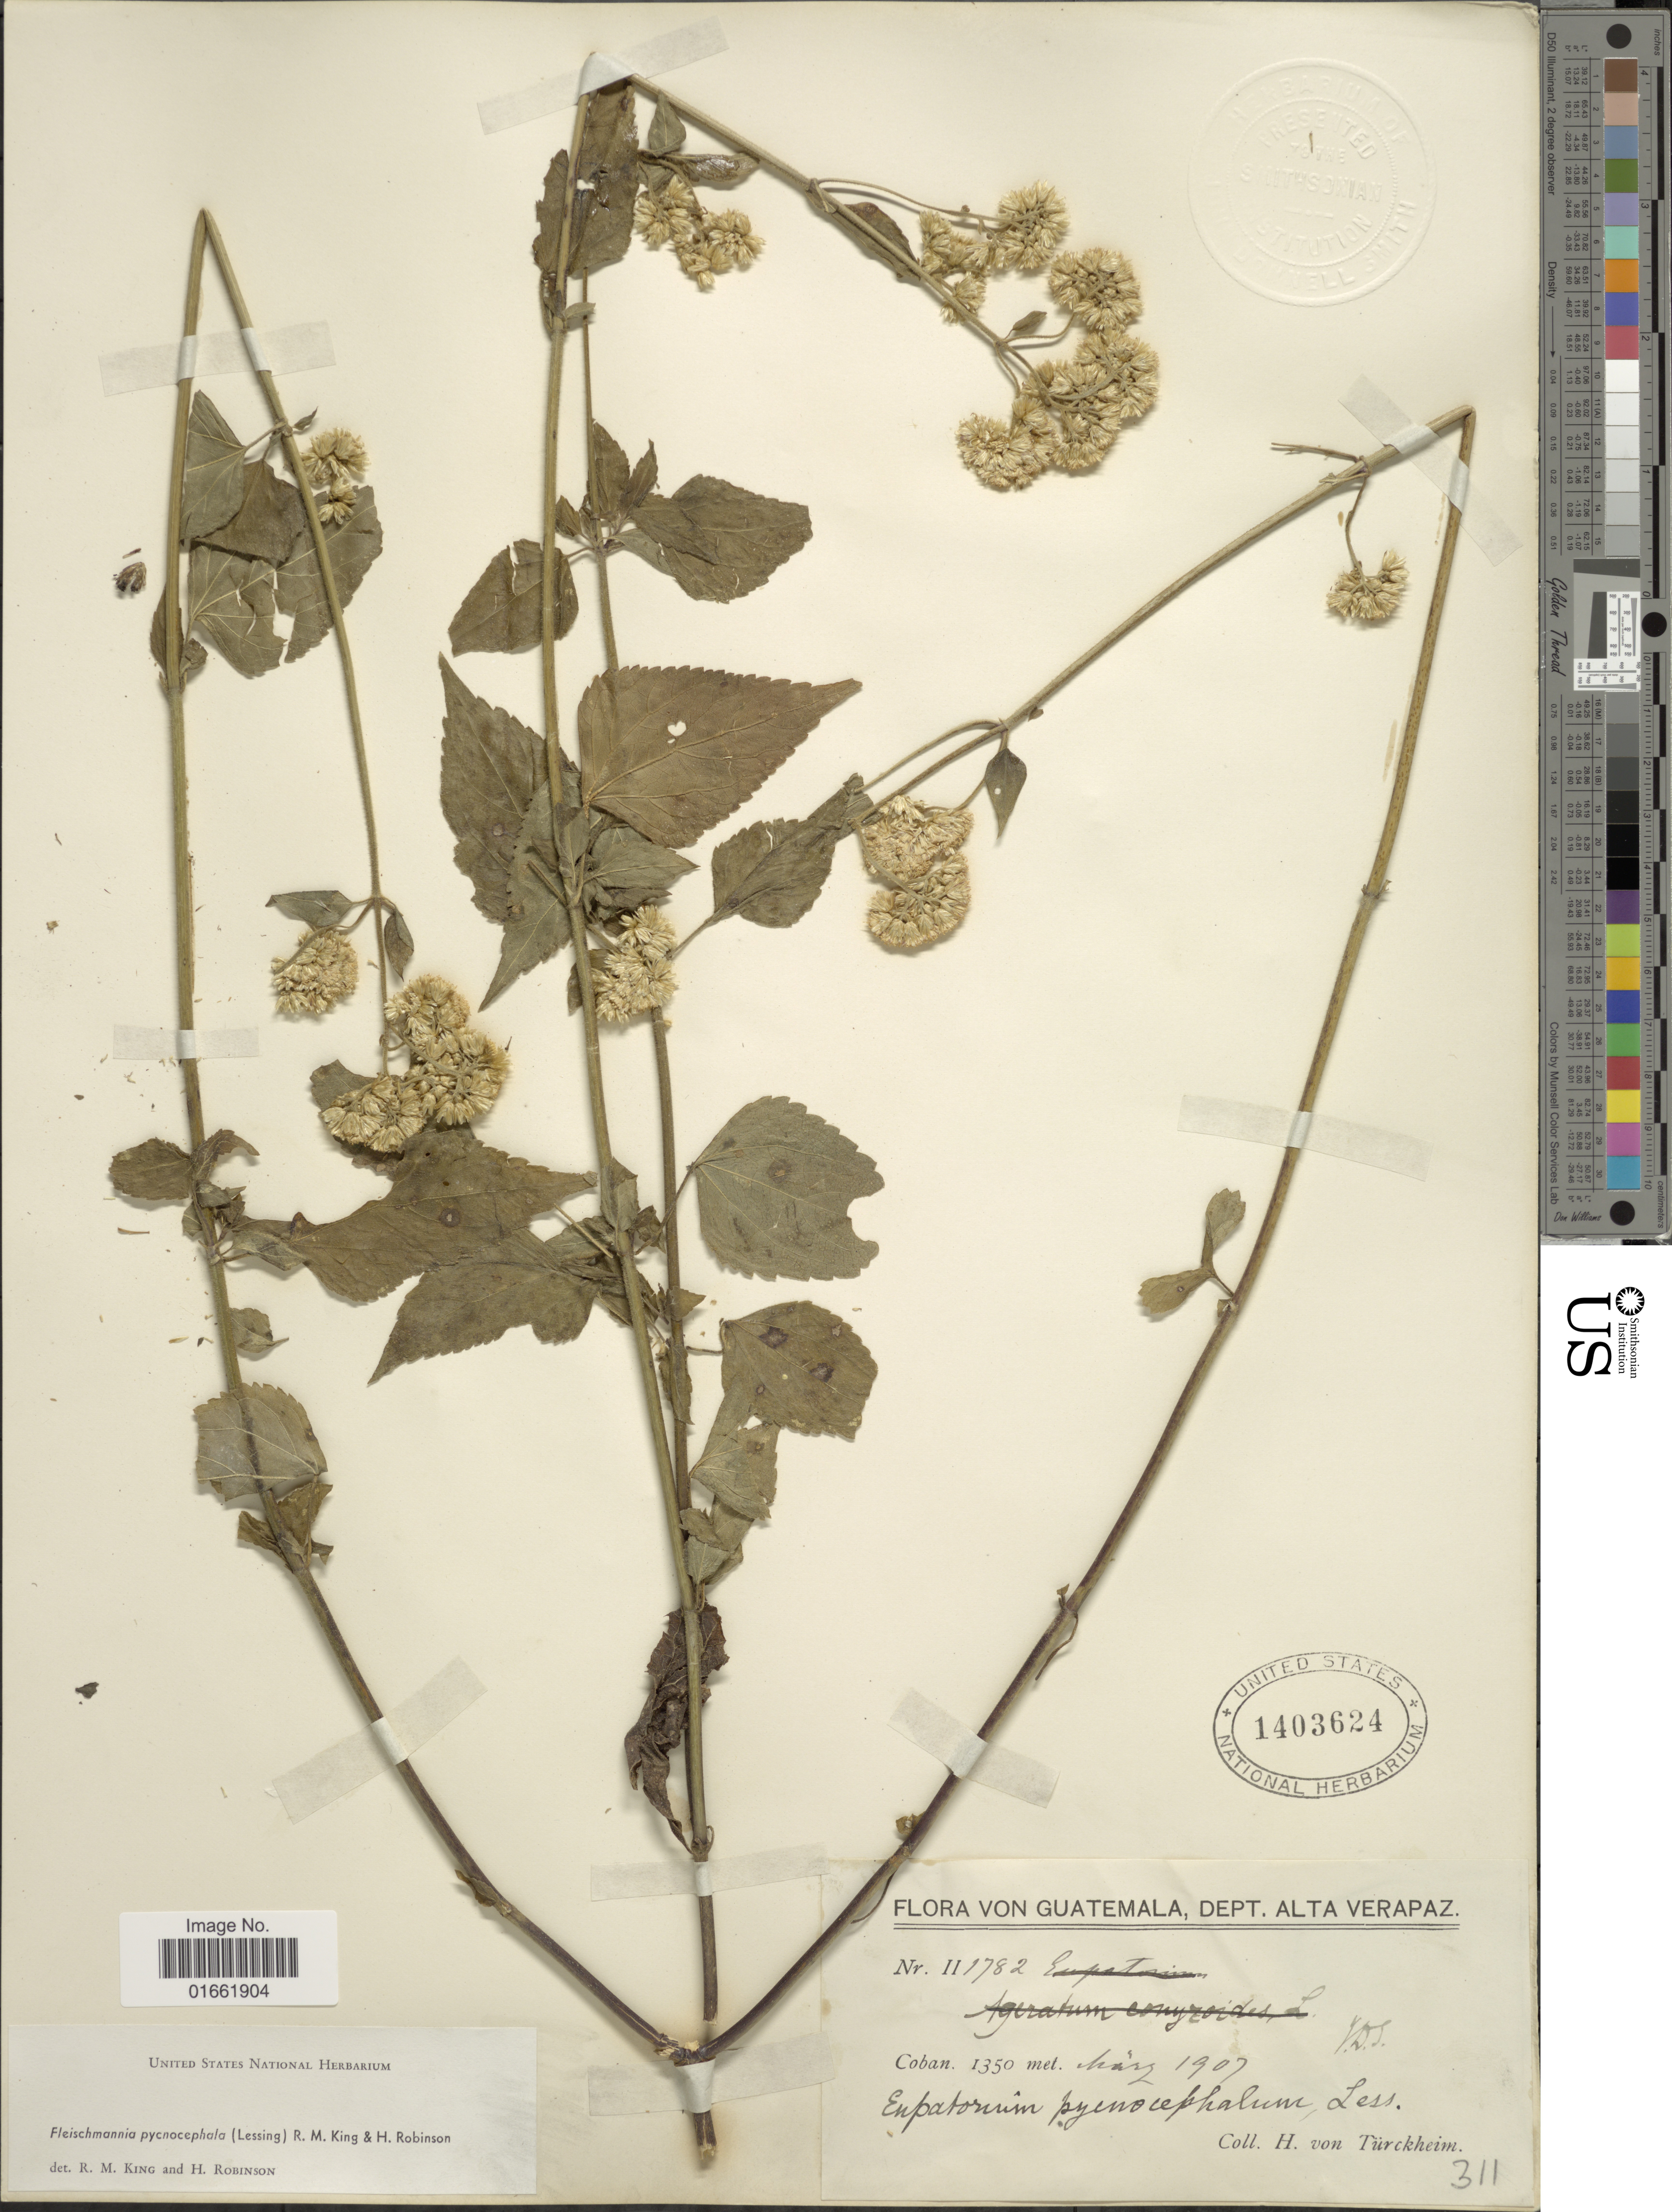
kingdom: Plantae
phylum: Tracheophyta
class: Magnoliopsida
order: Asterales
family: Asteraceae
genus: Fleischmannia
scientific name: Fleischmannia pycnocephala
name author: (Less.) R.M. King & H. Rob.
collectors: H. von Türckheim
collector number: II1782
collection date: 1907-03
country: Guatemala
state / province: Alta Verapaz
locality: Dept. Alta Verapaz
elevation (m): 1350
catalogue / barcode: US 1403624